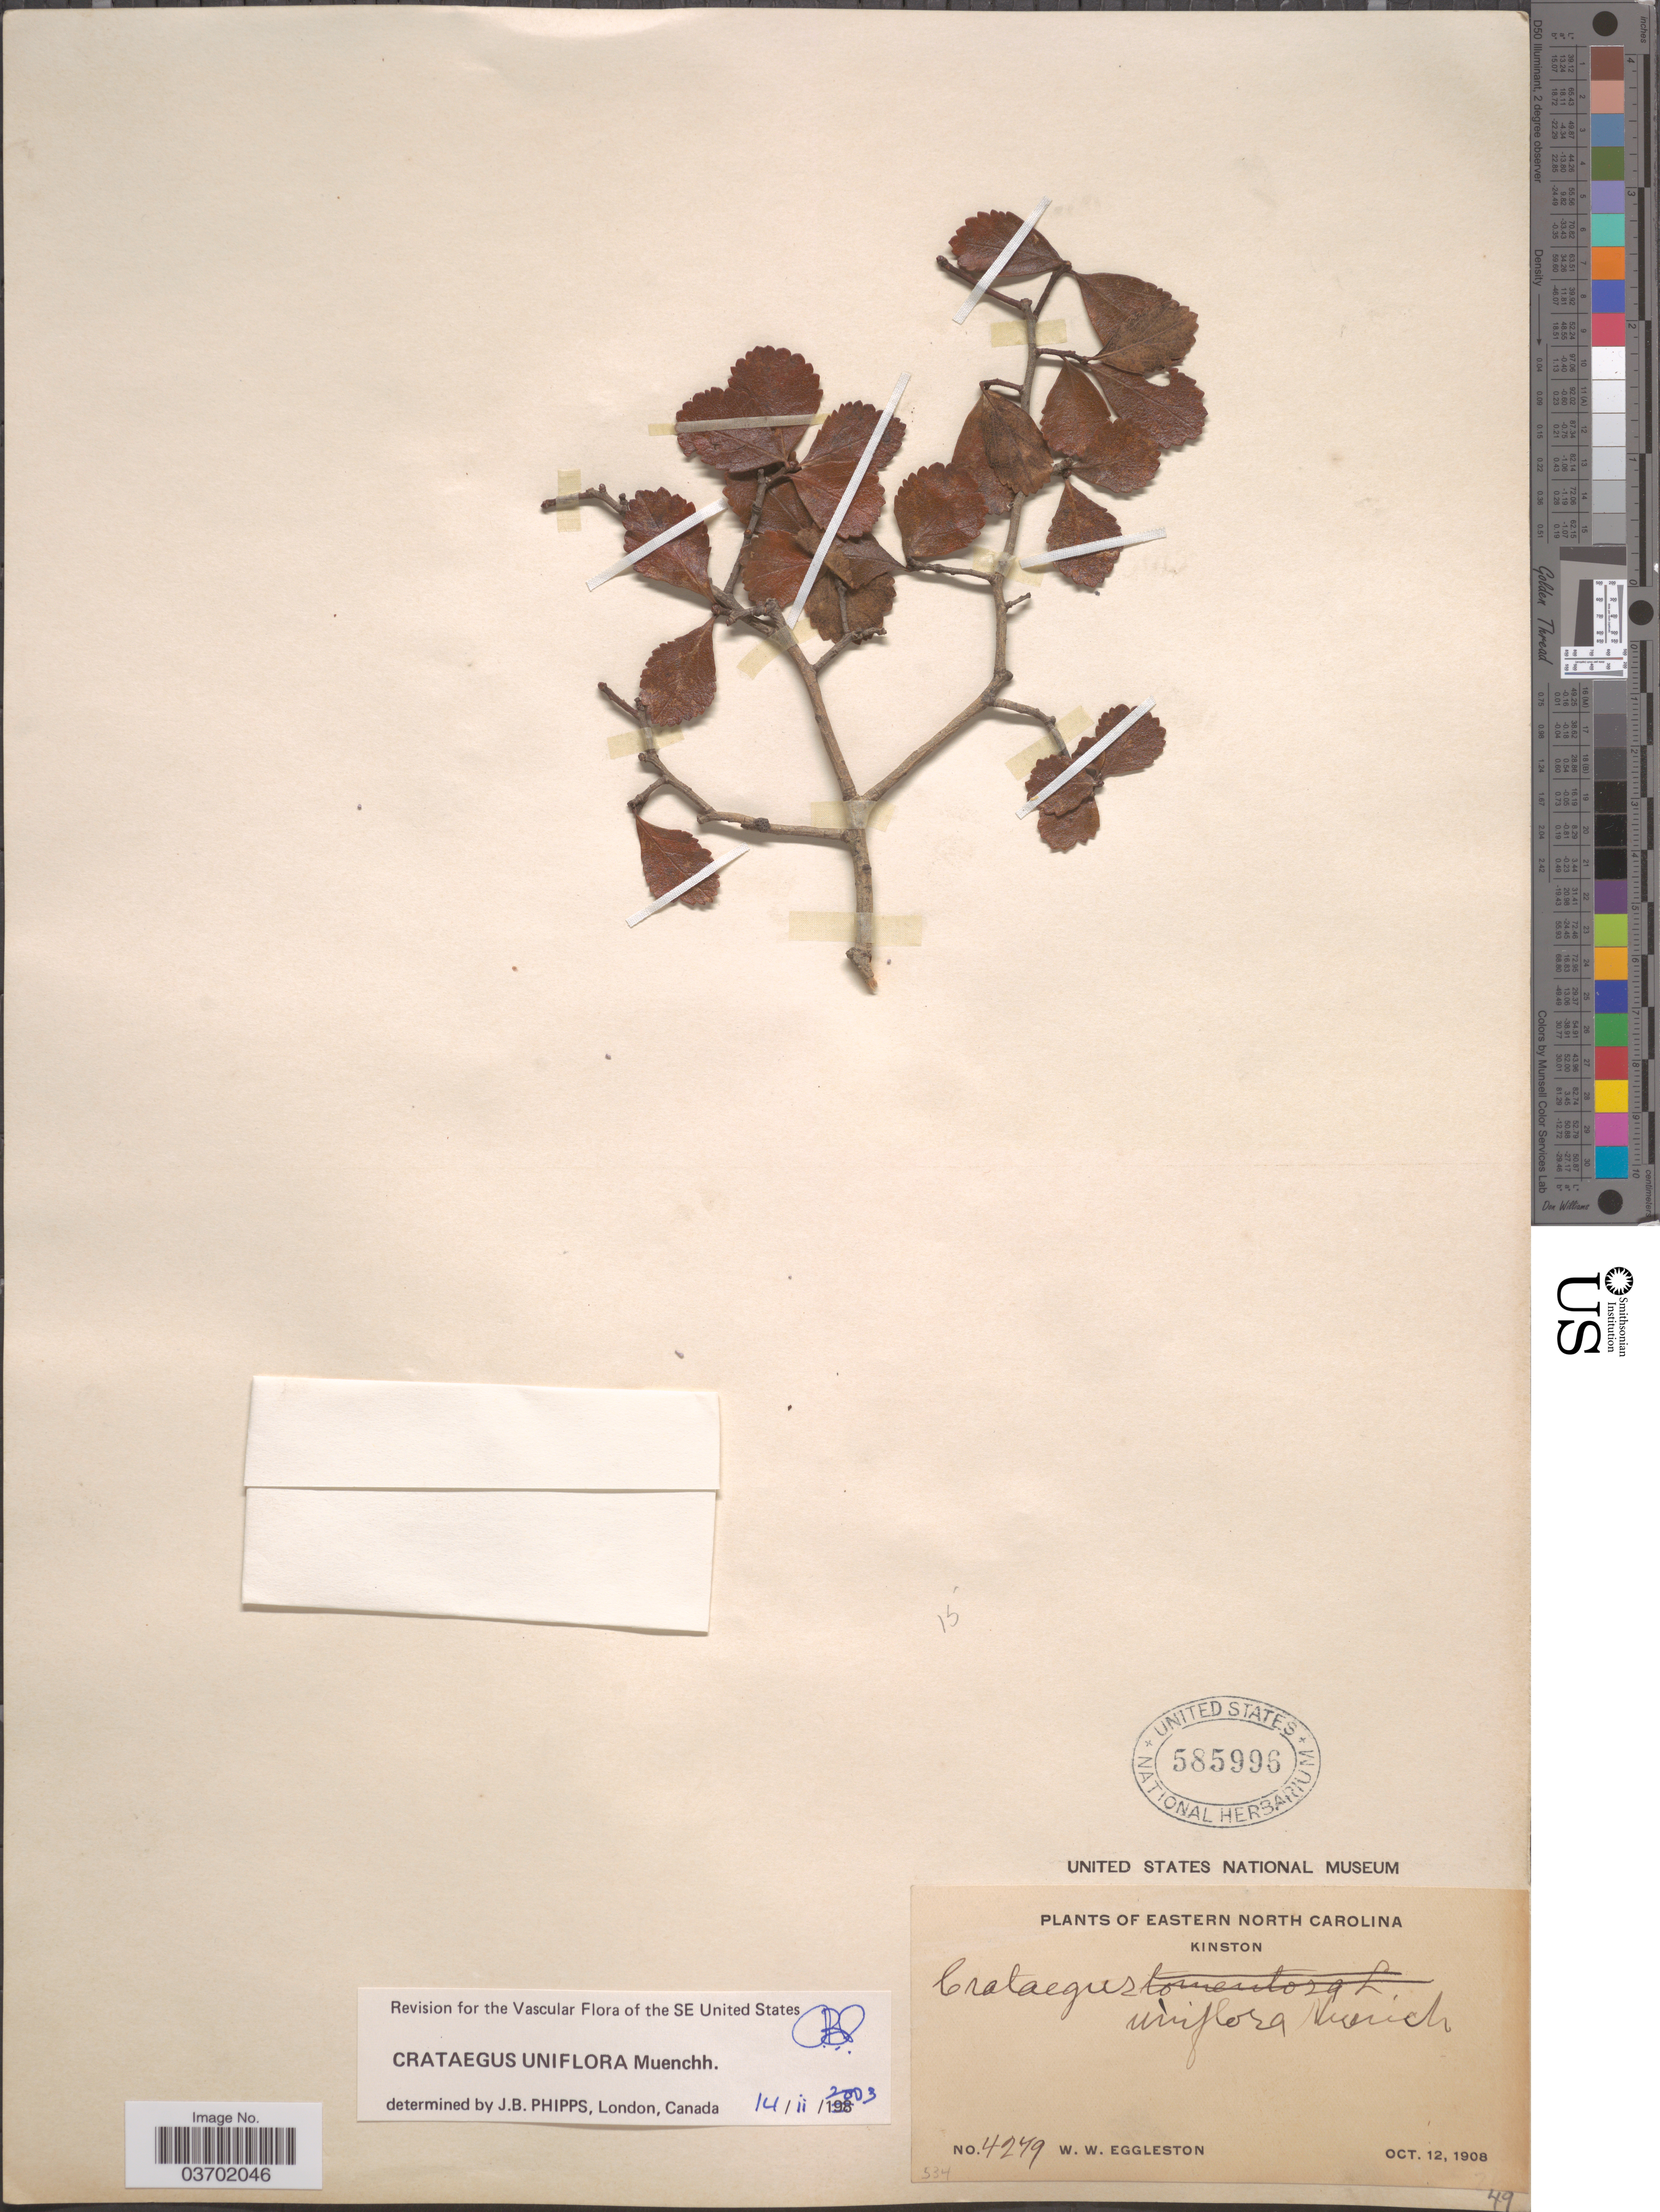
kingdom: Plantae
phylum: Tracheophyta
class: Magnoliopsida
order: Rosales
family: Rosaceae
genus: Crataegus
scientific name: Crataegus uniflora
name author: Münchh.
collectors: W. W. Eggleston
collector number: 4279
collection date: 1908-10-12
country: United States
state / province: North Carolina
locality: Eastern North Carolina. Kinston.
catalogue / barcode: US 585996